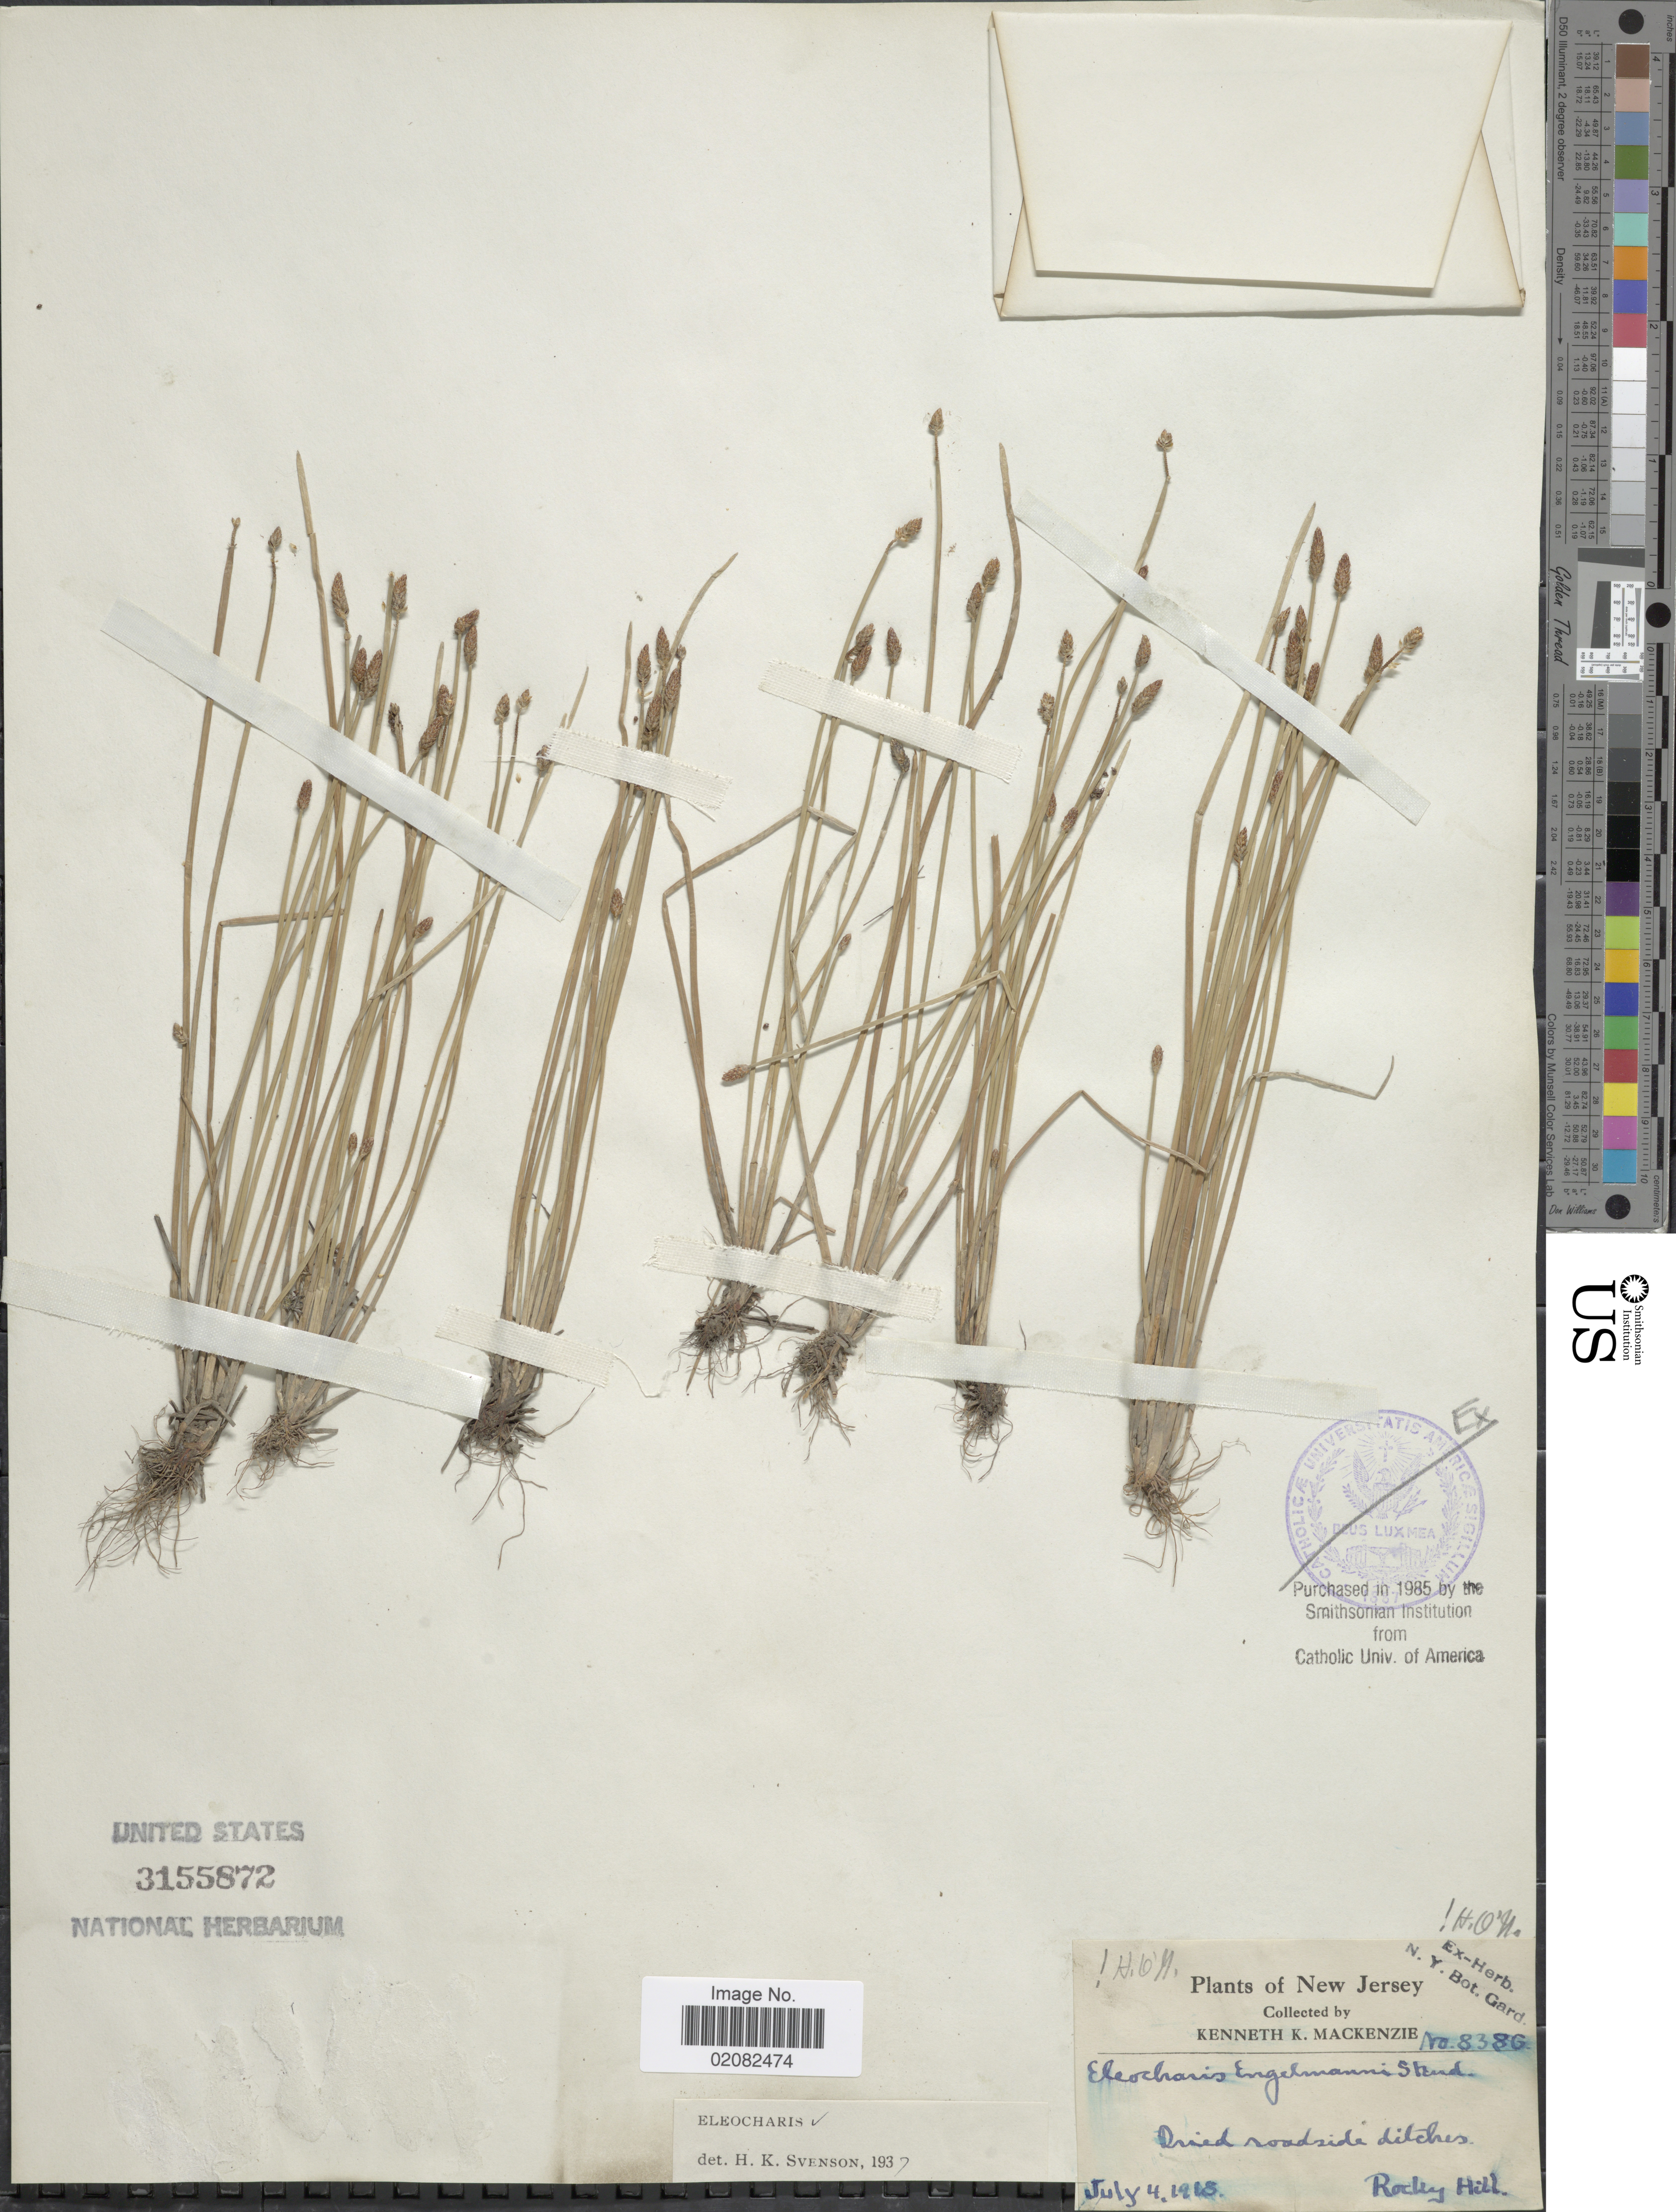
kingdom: Plantae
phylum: Tracheophyta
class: Liliopsida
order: Poales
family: Cyperaceae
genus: Eleocharis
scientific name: Eleocharis engelmannii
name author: Steud.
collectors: K. K. Mackenzie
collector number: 8386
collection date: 1915-07-04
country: United States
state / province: New Jersey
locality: Rocky Hill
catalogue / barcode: US 3155872